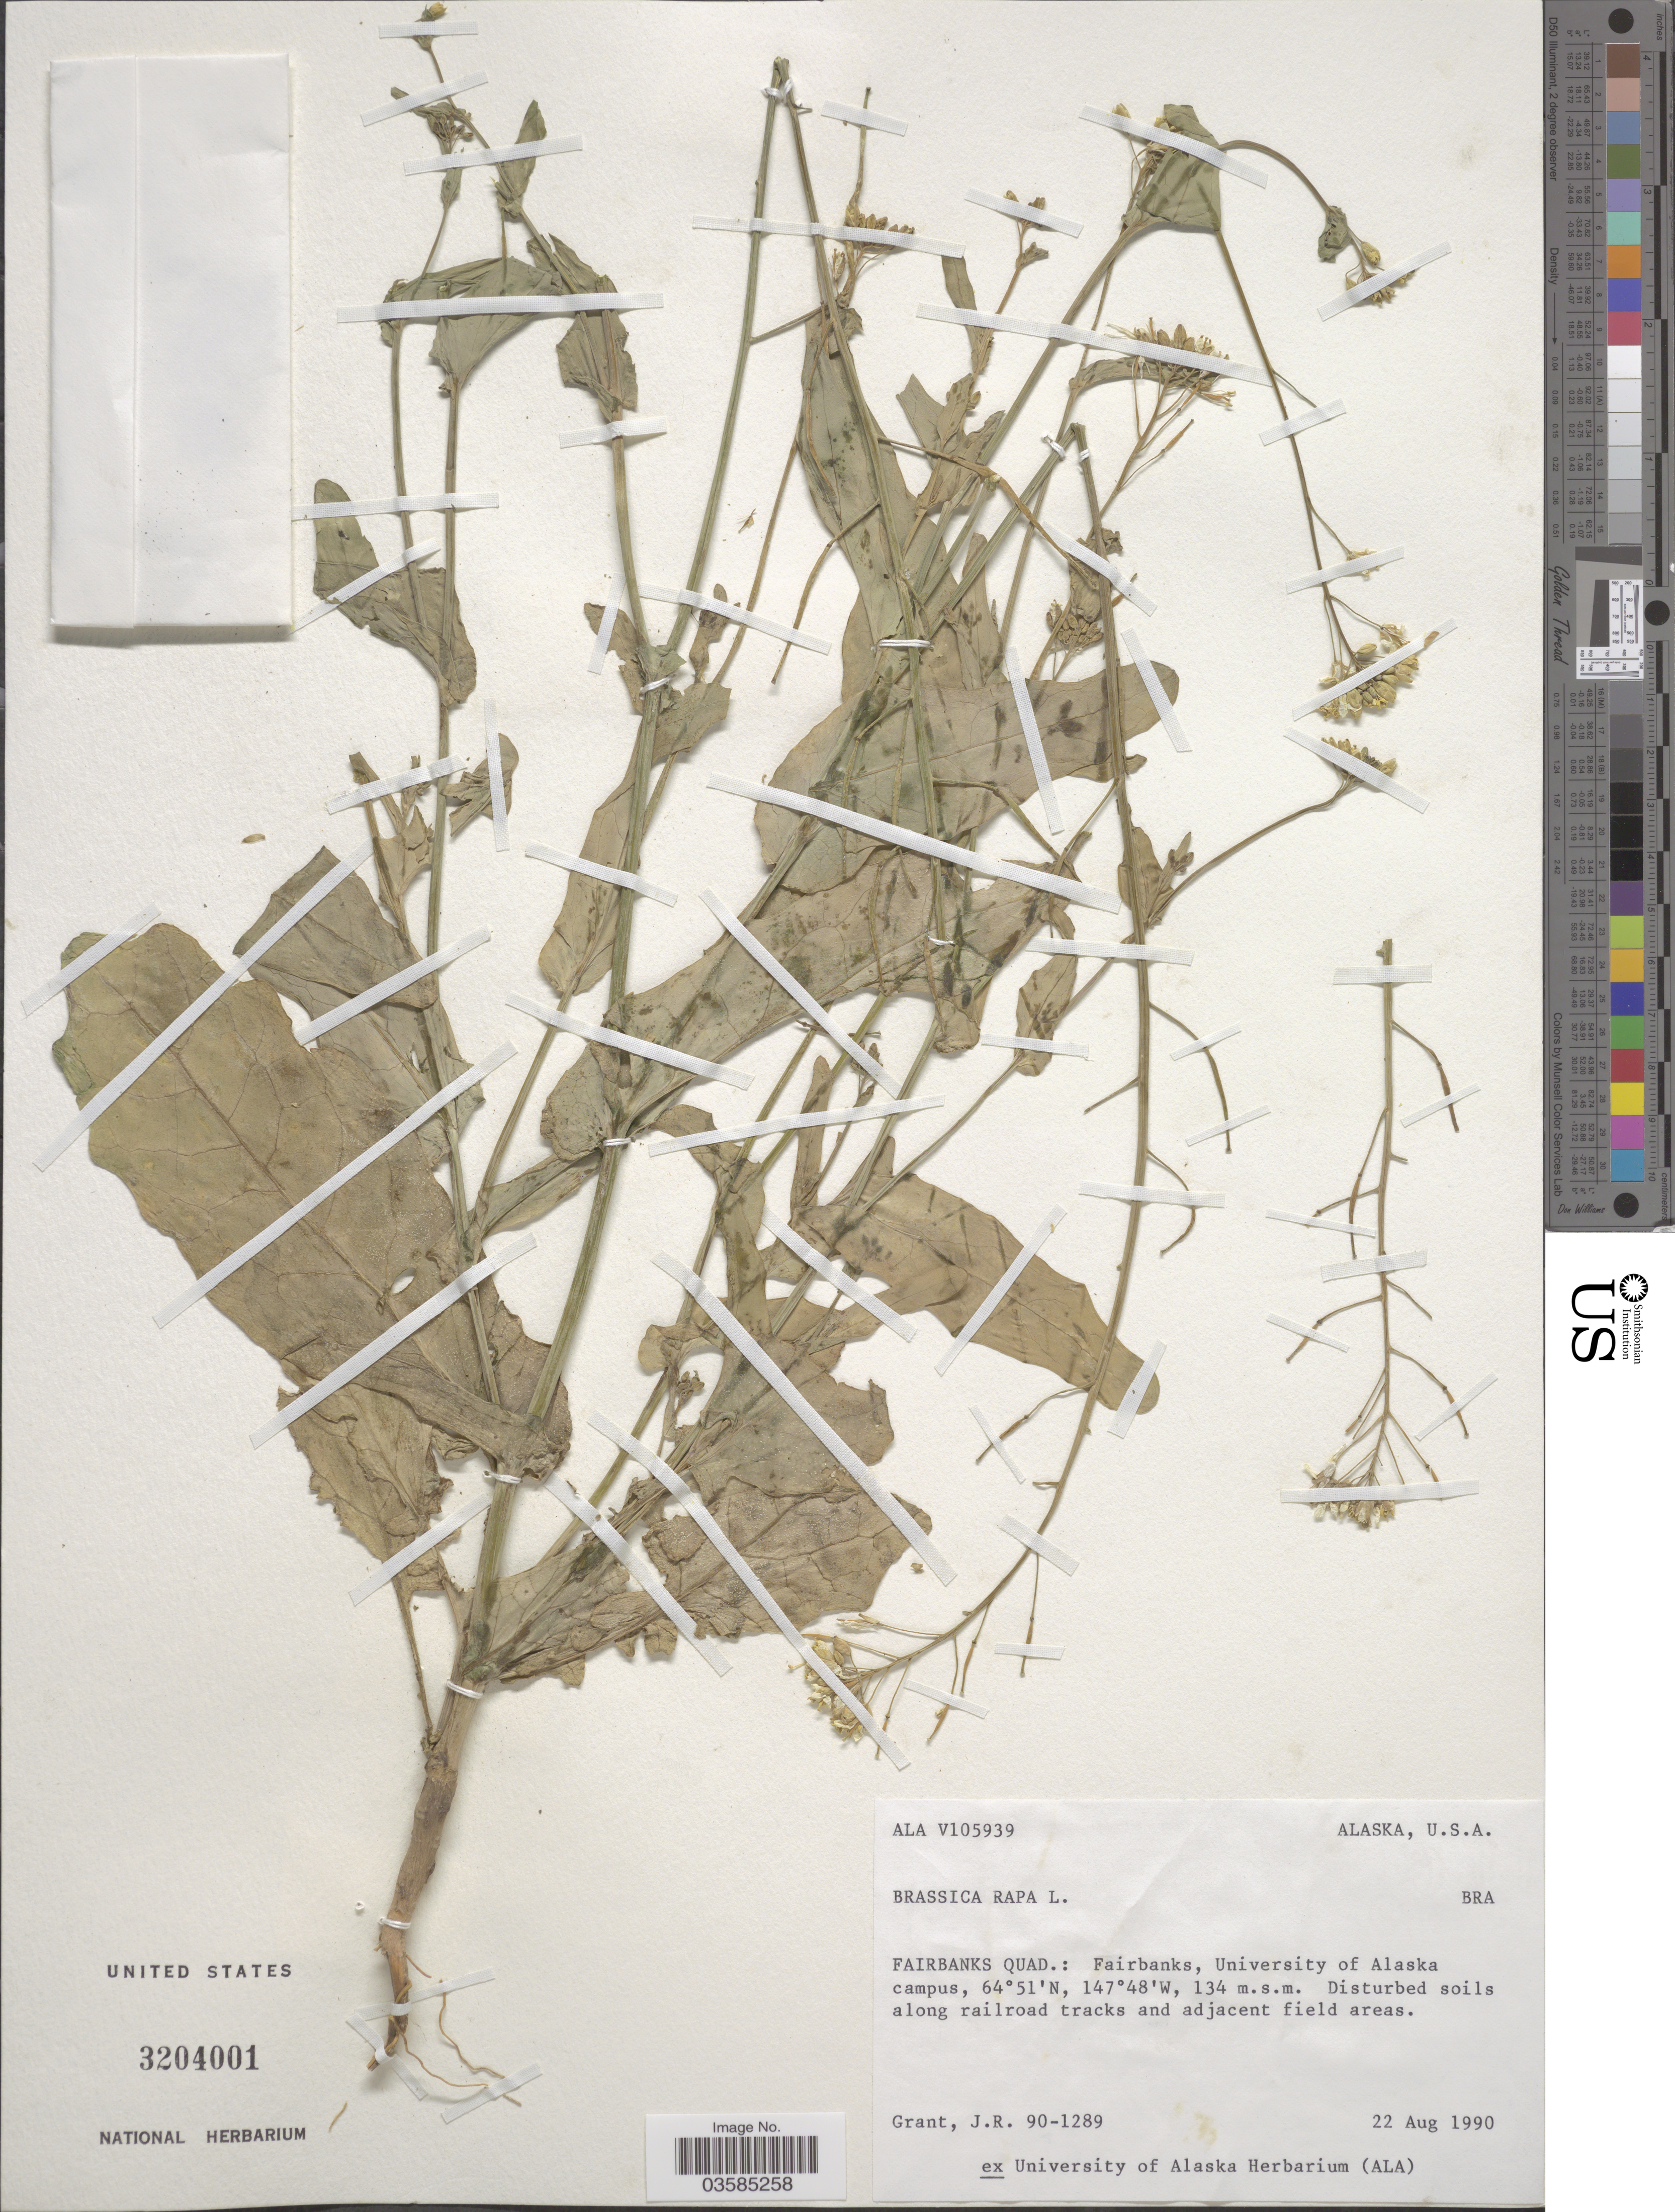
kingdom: Plantae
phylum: Tracheophyta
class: Magnoliopsida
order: Brassicales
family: Brassicaceae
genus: Brassica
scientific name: Brassica rapa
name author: L.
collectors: J. Grant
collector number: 90-1289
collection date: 1990-08-22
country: United States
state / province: Alaska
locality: Fairbanks Quad.: Fairbanks, University of Alaska campus.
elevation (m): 134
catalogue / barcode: US 3204001